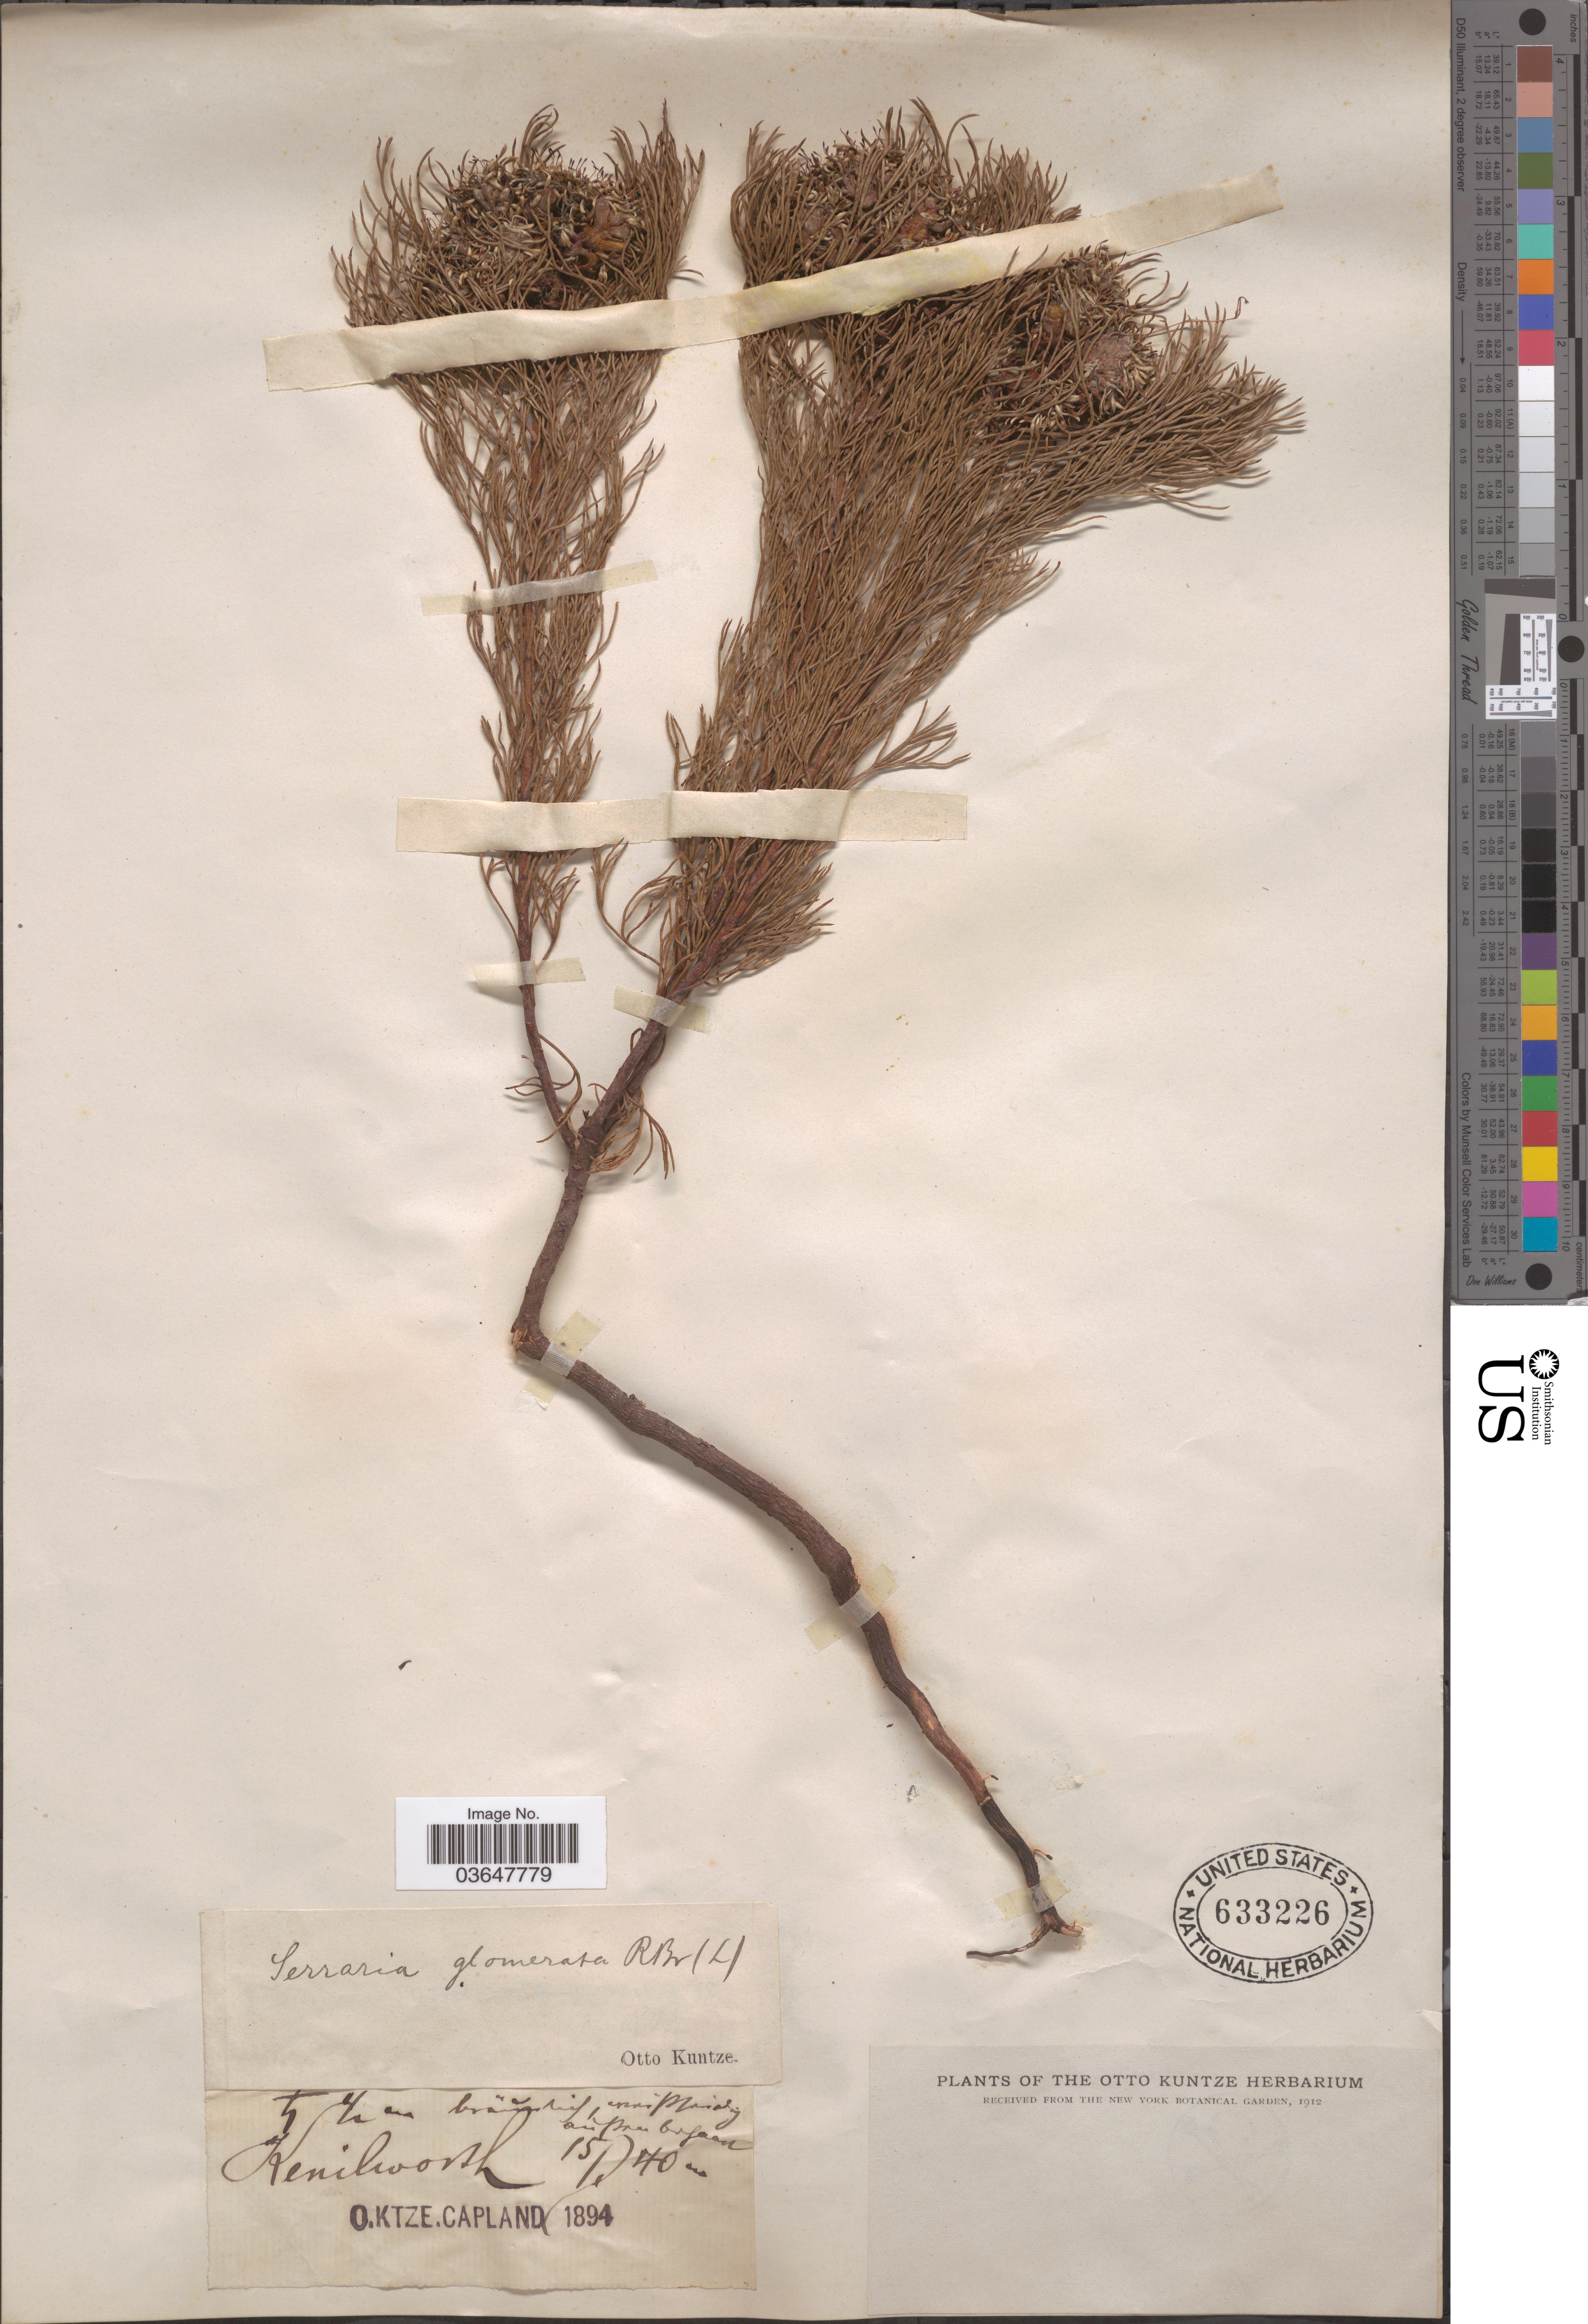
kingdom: Plantae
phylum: Tracheophyta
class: Magnoliopsida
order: Proteales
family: Proteaceae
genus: Serruria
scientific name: Serruria glomerata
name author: R. Br.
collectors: C.E.O. Kuntze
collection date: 1894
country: South Africa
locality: Kenilworth.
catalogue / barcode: US 633226